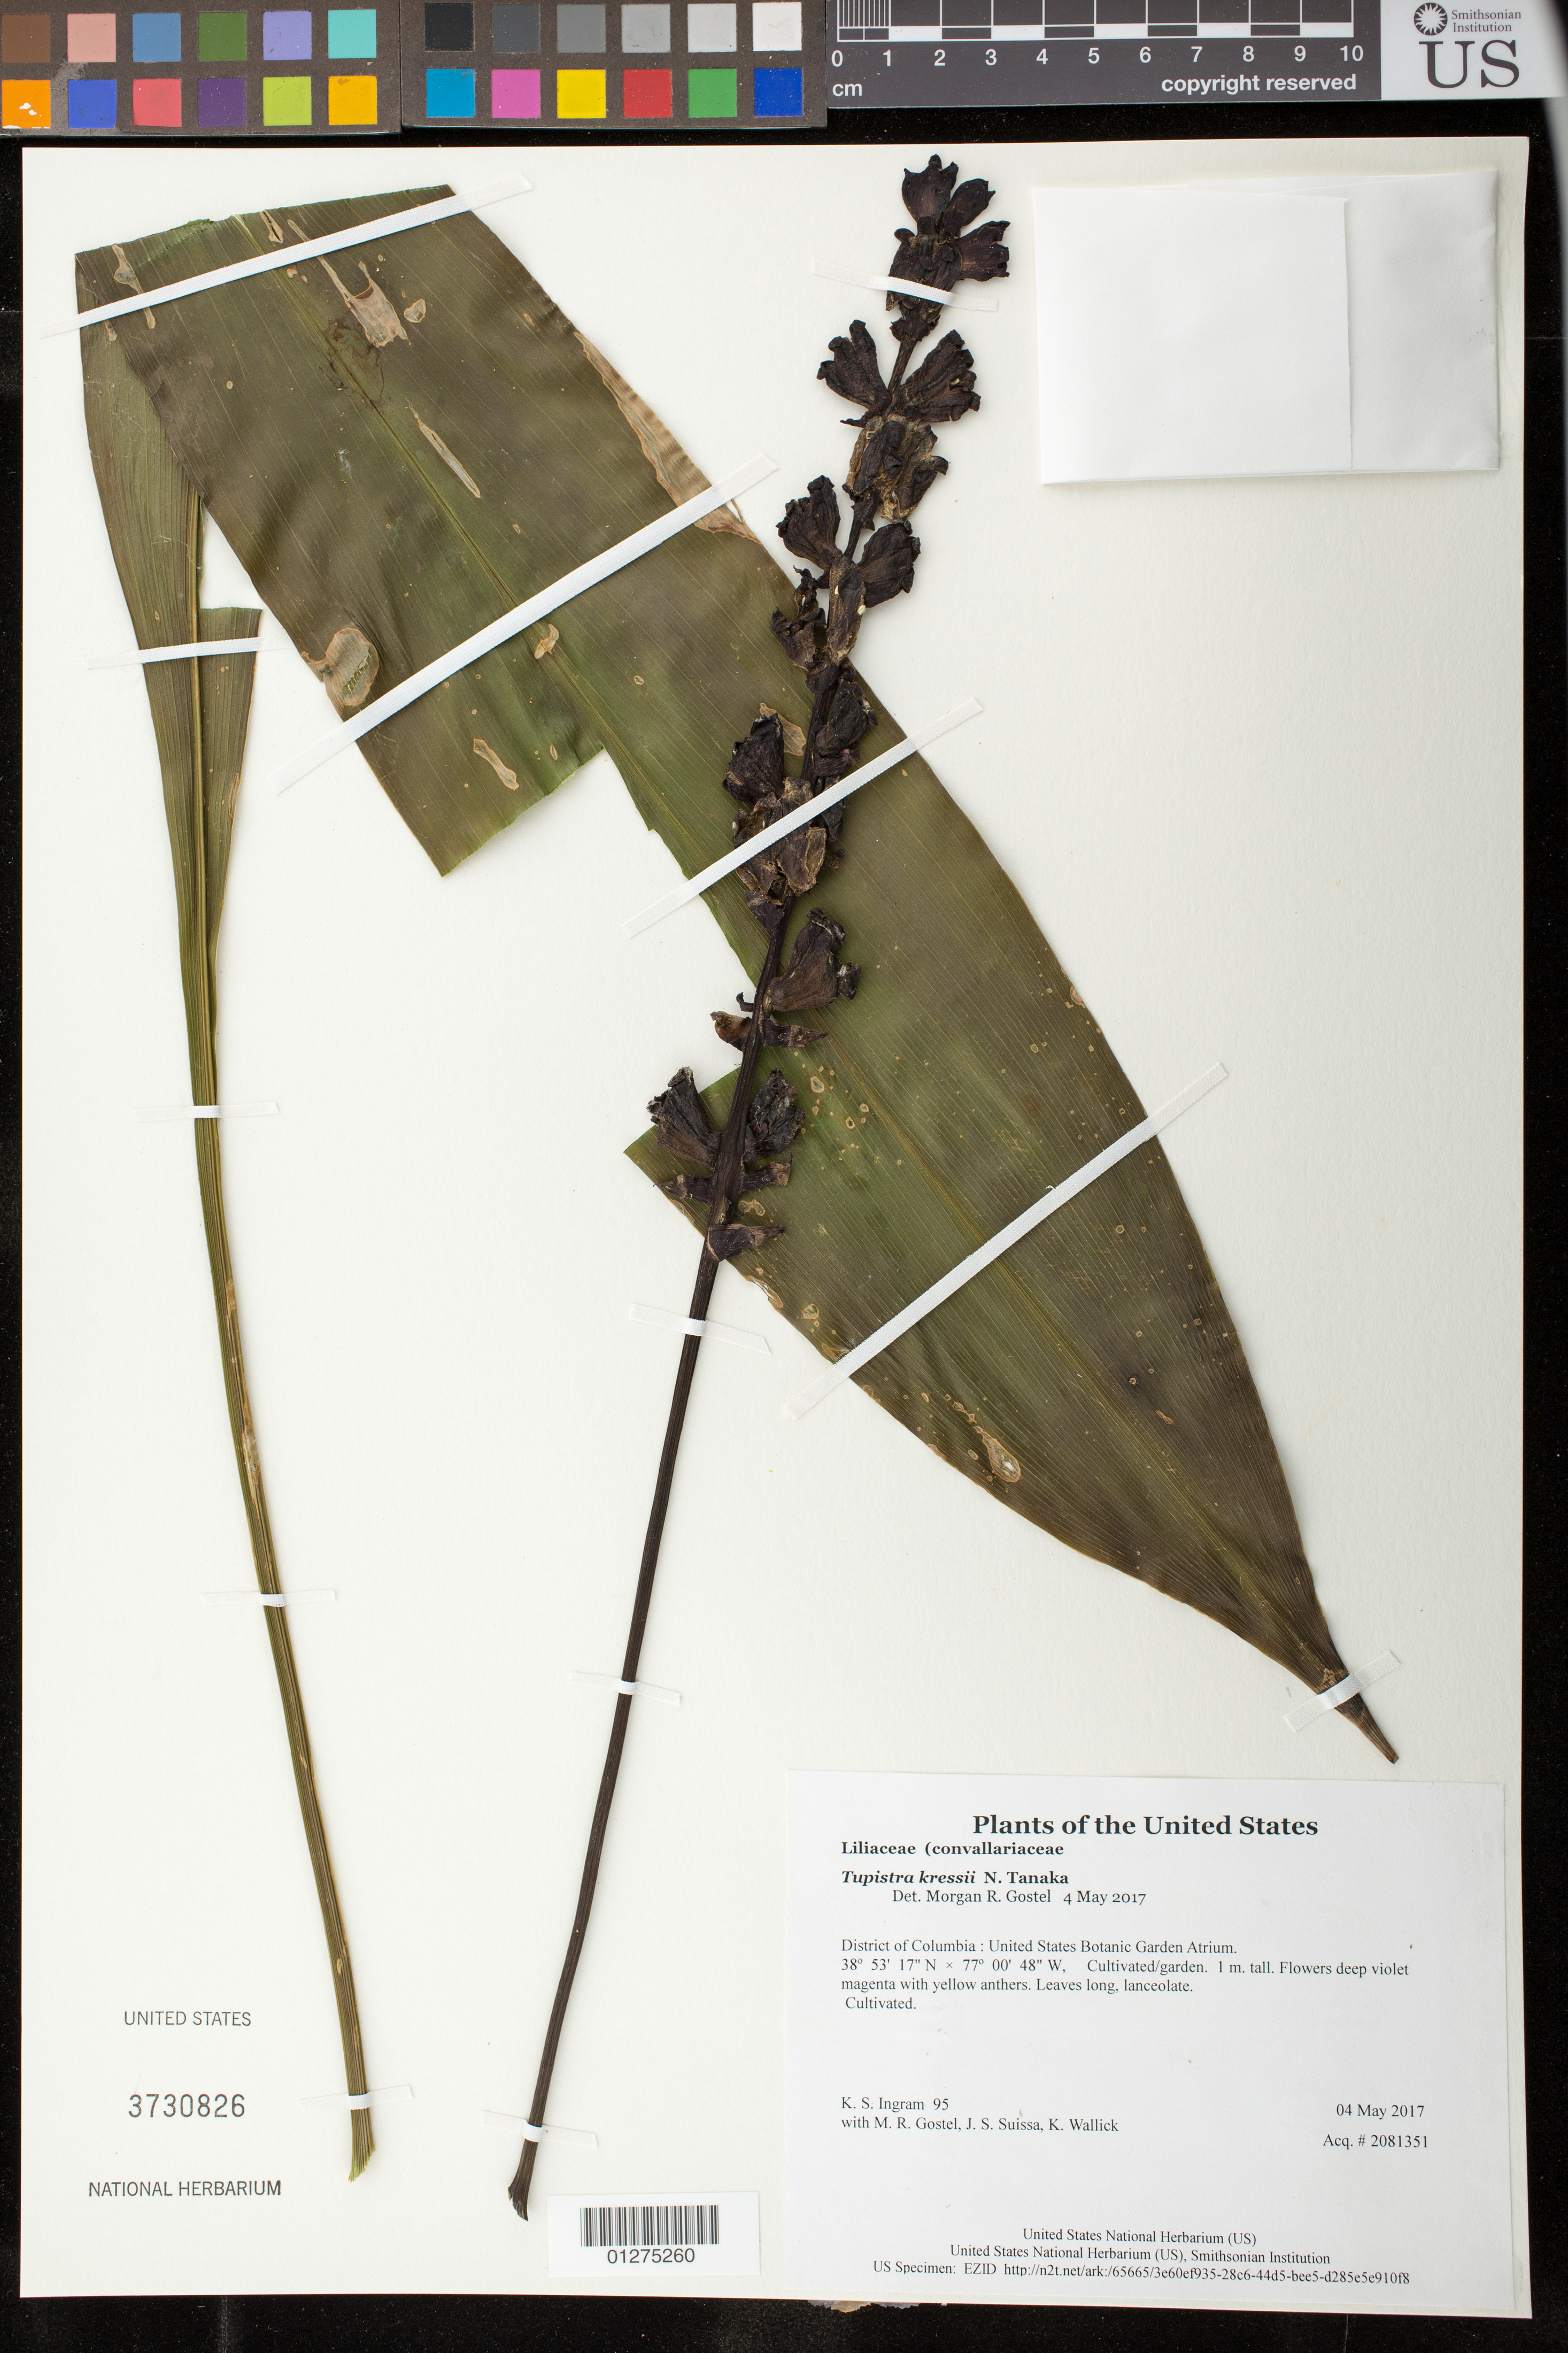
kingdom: Plantae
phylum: Tracheophyta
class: Liliopsida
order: Asparagales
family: Asparagaceae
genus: Tupistra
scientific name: Tupistra kressii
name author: N. Tanaka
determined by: Gostel, M. R.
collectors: K. S. Ingram, M. R. Gostel, J. S. Suissa & K. Wallick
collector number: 95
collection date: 2017-05-04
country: United States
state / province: District of Columbia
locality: United States Botanic Garden Atrium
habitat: Cultivated/garden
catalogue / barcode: US 3730826